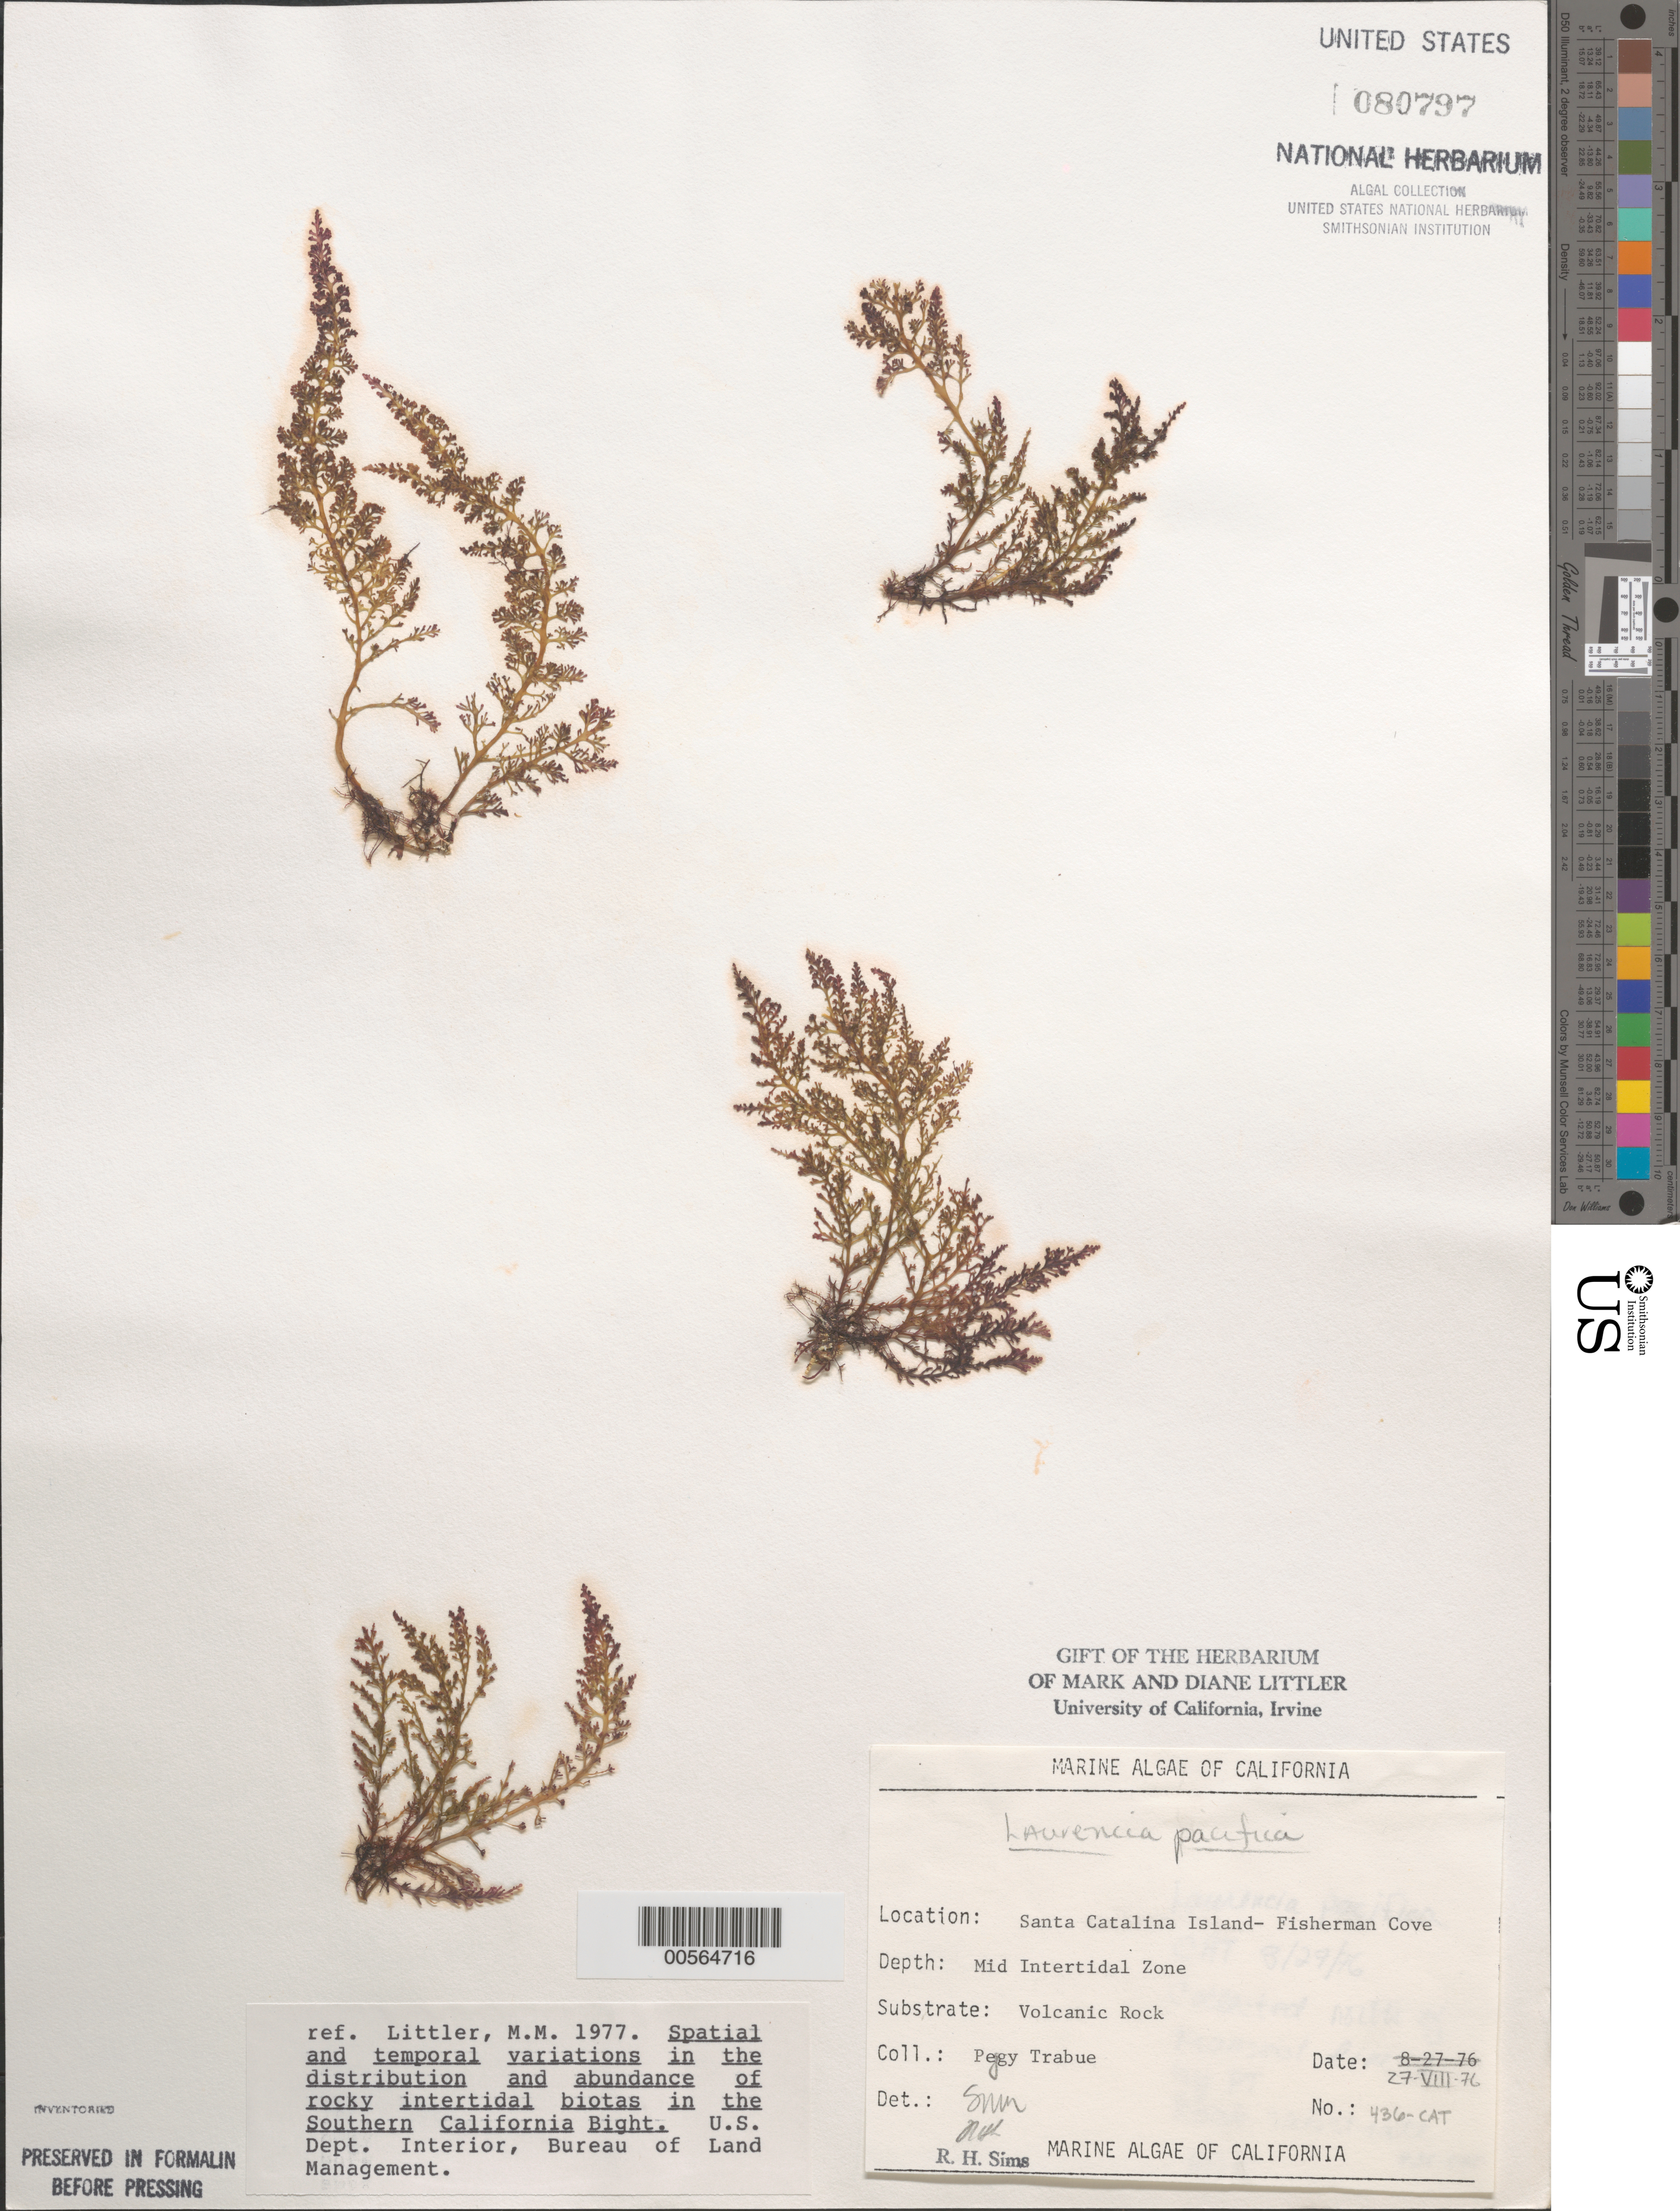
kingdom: Plantae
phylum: Rhodophyta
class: Florideophyceae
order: Ceramiales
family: Rhodomelaceae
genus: Laurencia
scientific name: Laurencia pacifica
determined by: Sims, Robert H.; Murray, S. N.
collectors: P. J. Trabue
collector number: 436-cat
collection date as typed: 27 Aug 1976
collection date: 1976-08-27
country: United States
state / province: California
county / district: Los Angeles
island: Santa Catalina Island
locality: Fishermen Cove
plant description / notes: BLM-SOCALBIGHT Rocky Intertidal Survey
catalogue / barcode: US 80797